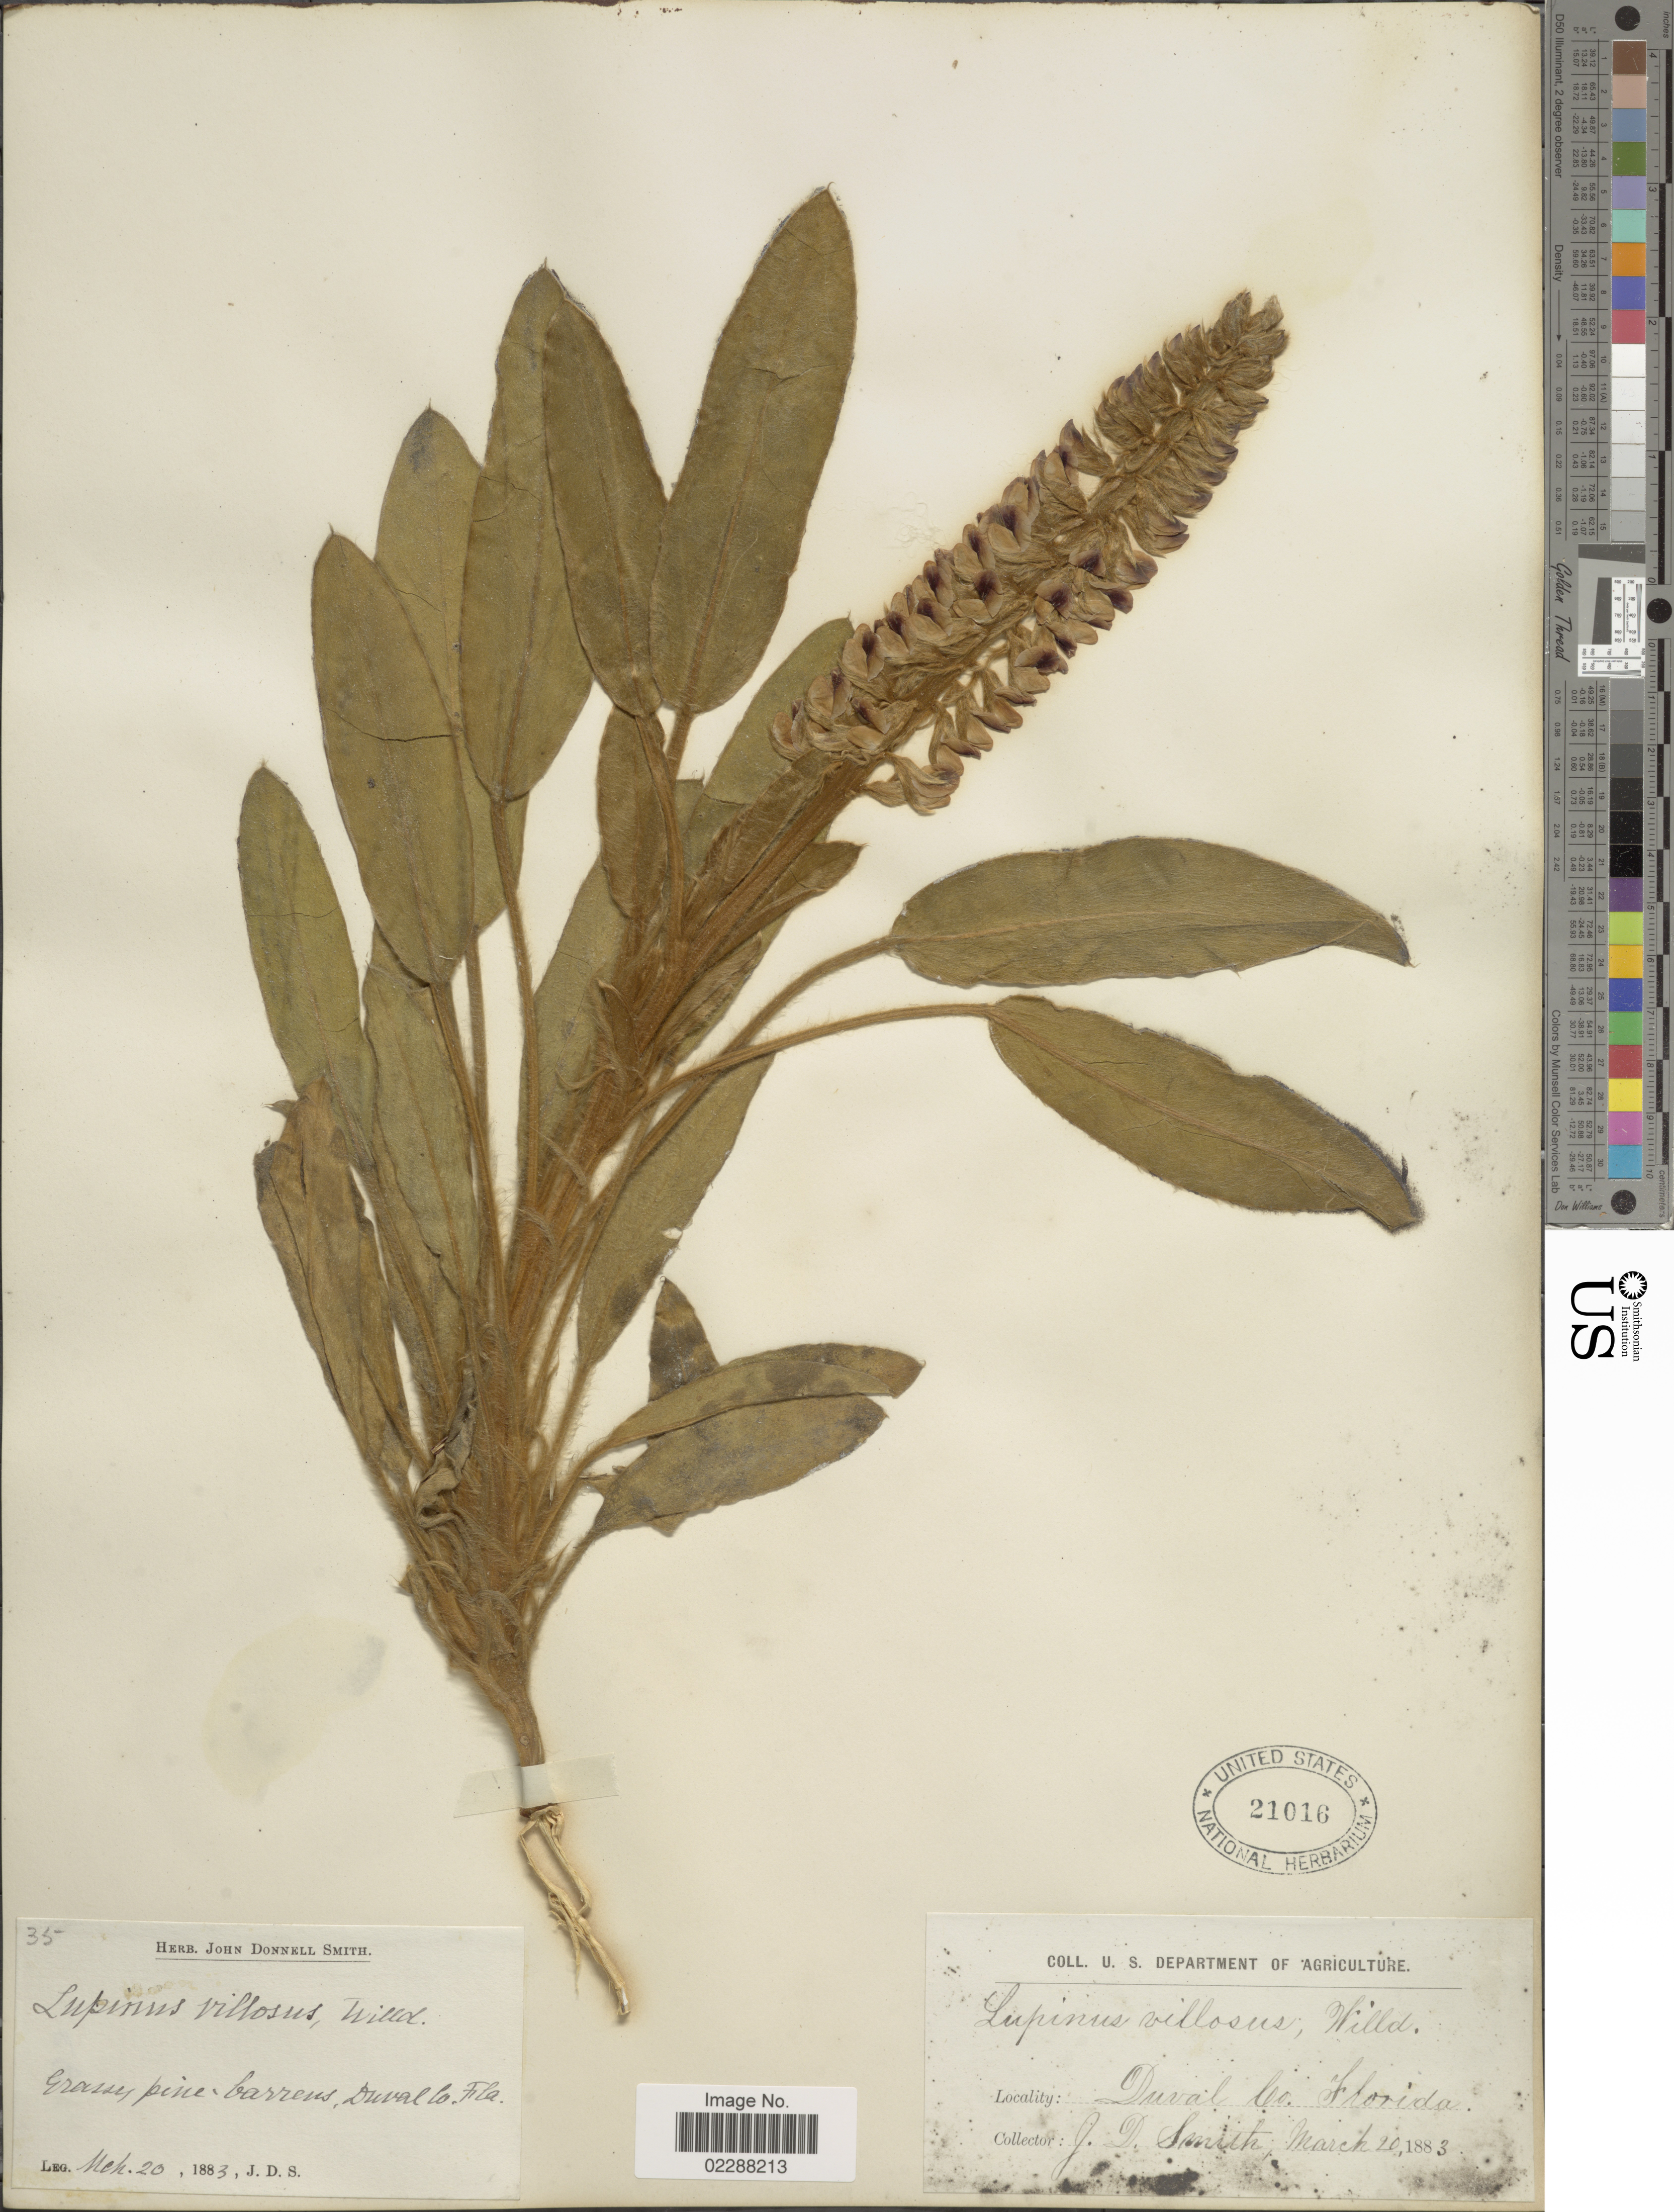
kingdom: Plantae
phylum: Tracheophyta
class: Magnoliopsida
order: Fabales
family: Fabaceae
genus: Lupinus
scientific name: Lupinus villosus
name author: Willd.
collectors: J. Donnell Smith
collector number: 35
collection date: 1883-03-20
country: United States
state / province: Florida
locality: Grassy pine barrens, Duval Co. Fla.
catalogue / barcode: US 21016